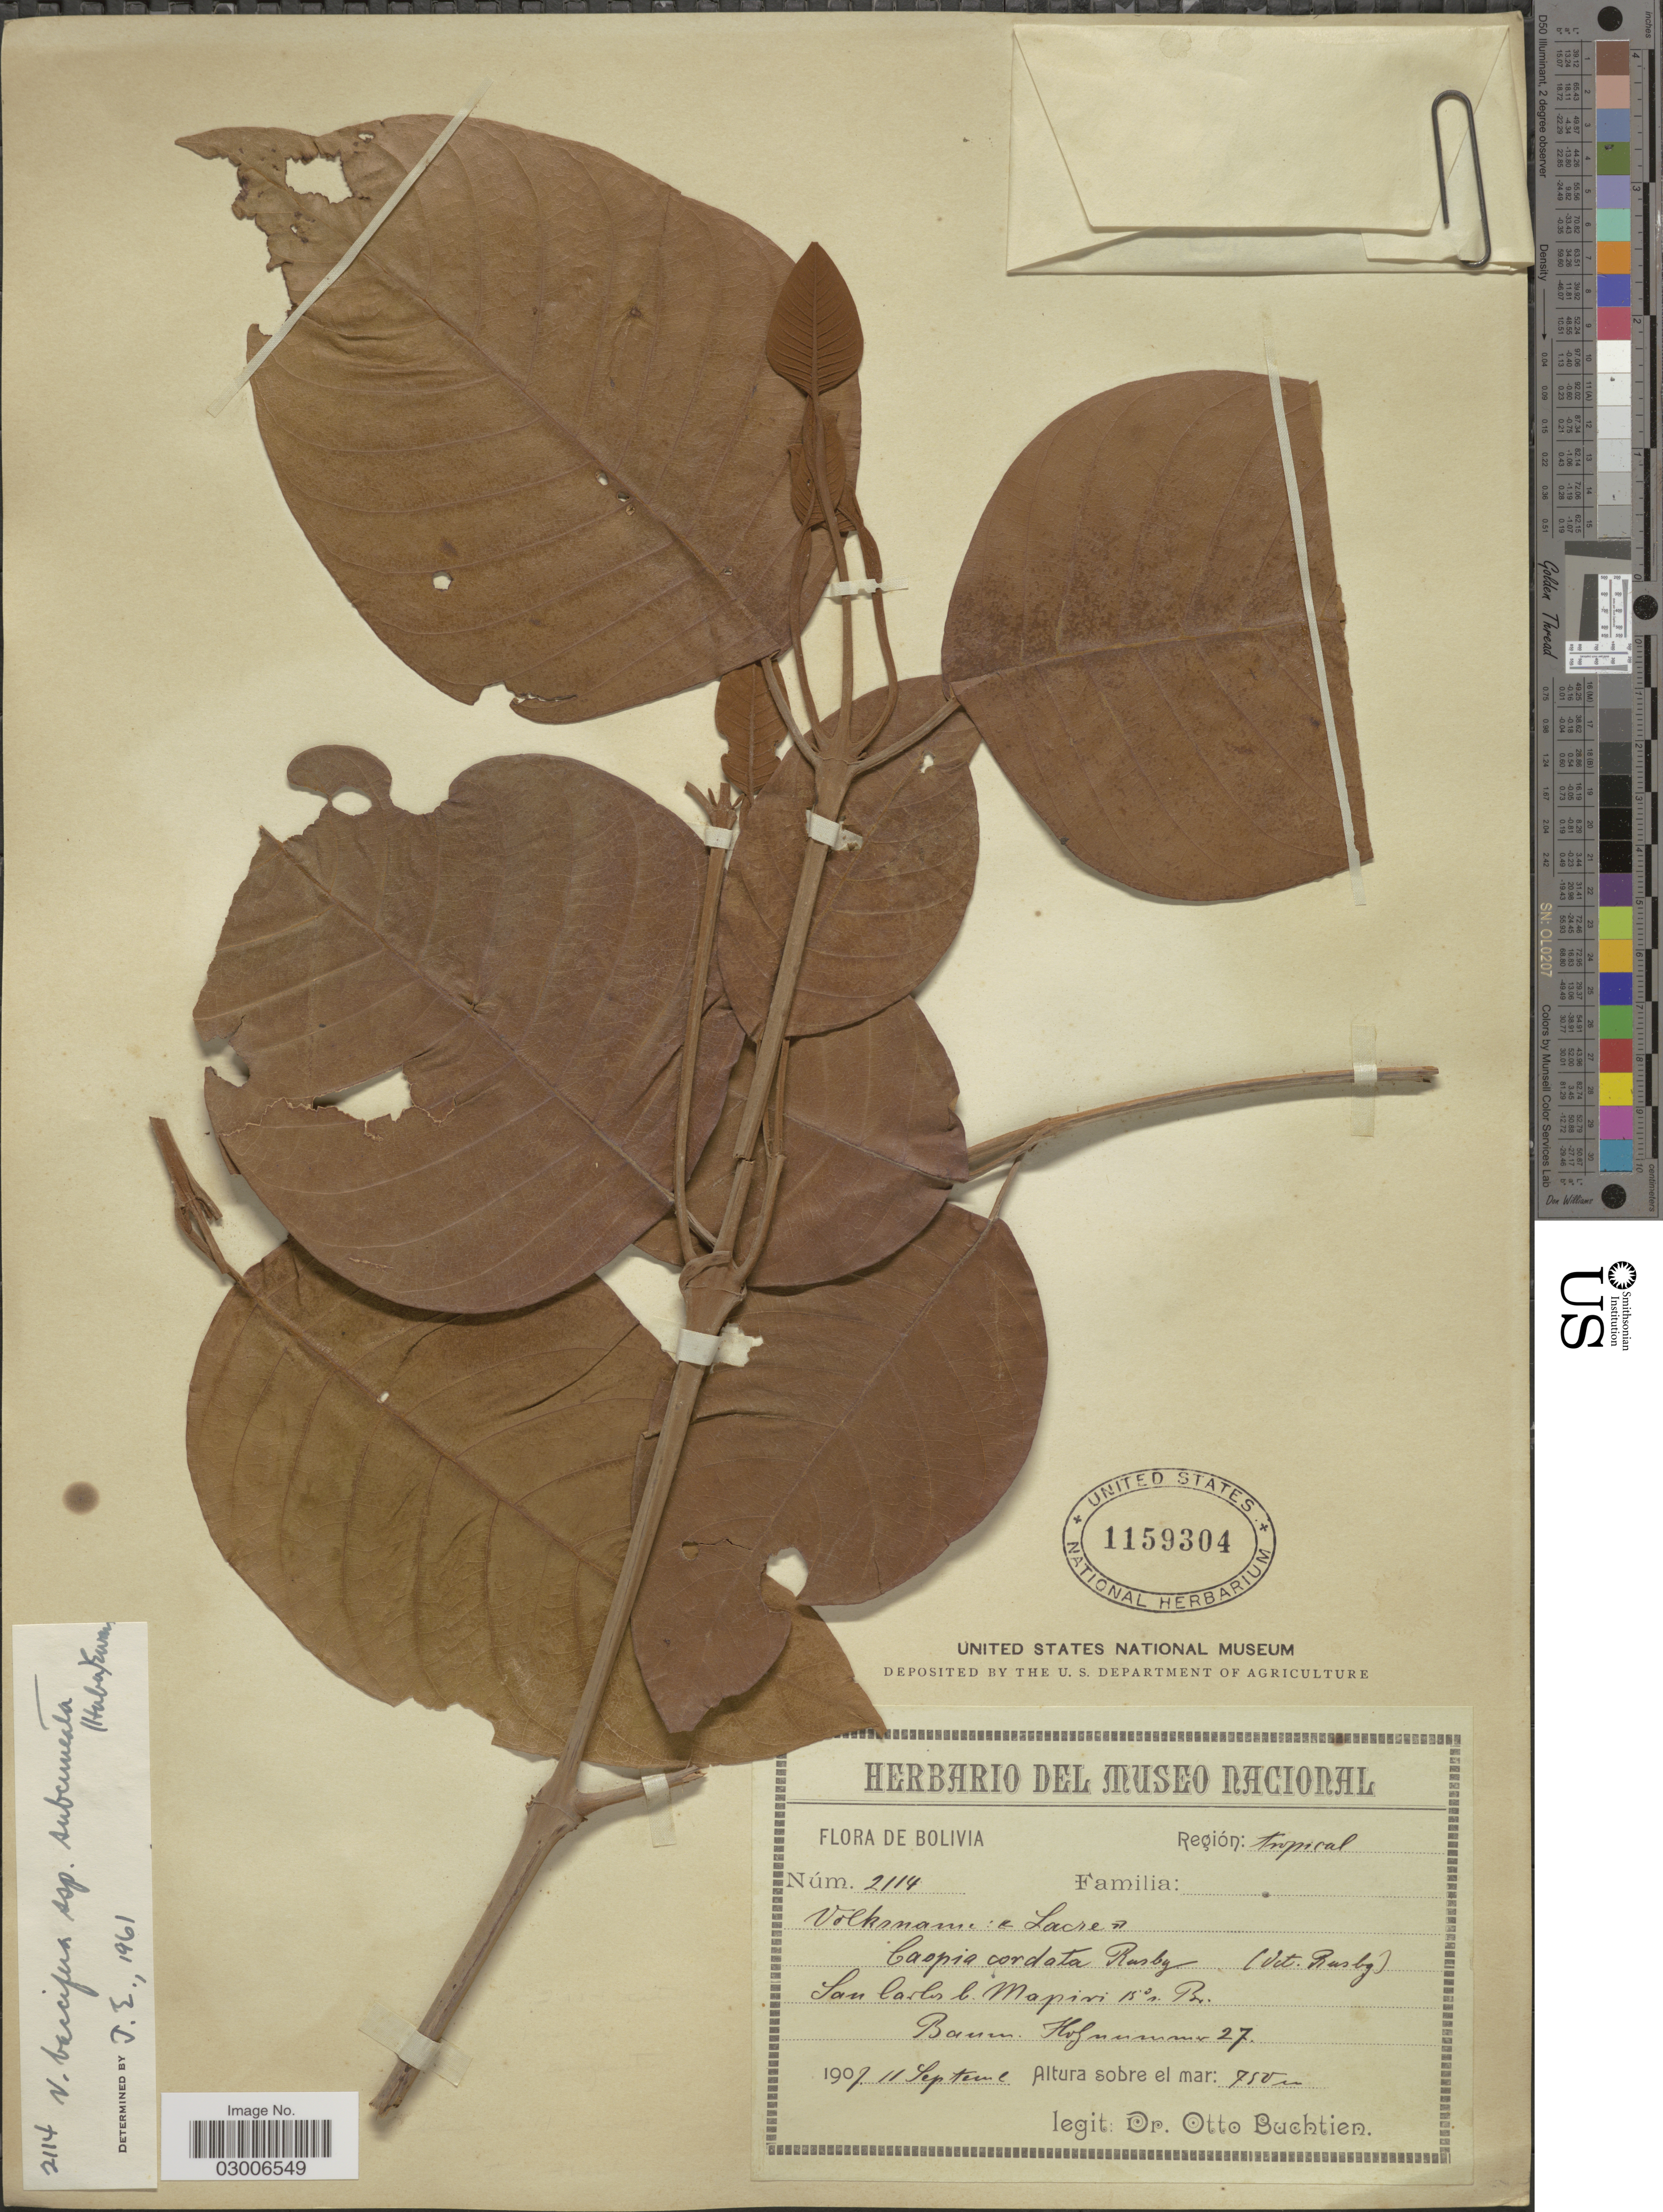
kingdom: Plantae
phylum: Tracheophyta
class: Magnoliopsida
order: Malpighiales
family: Hypericaceae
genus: Vismia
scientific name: Vismia baccifera subsp. ferruginea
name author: (Kunth) Ewan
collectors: O. Buchtien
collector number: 2114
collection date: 1907-09-11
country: Bolivia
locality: Región: tropical, San Carlos b. Mapiri 15° n. Br.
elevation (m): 750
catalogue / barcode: US 1159304